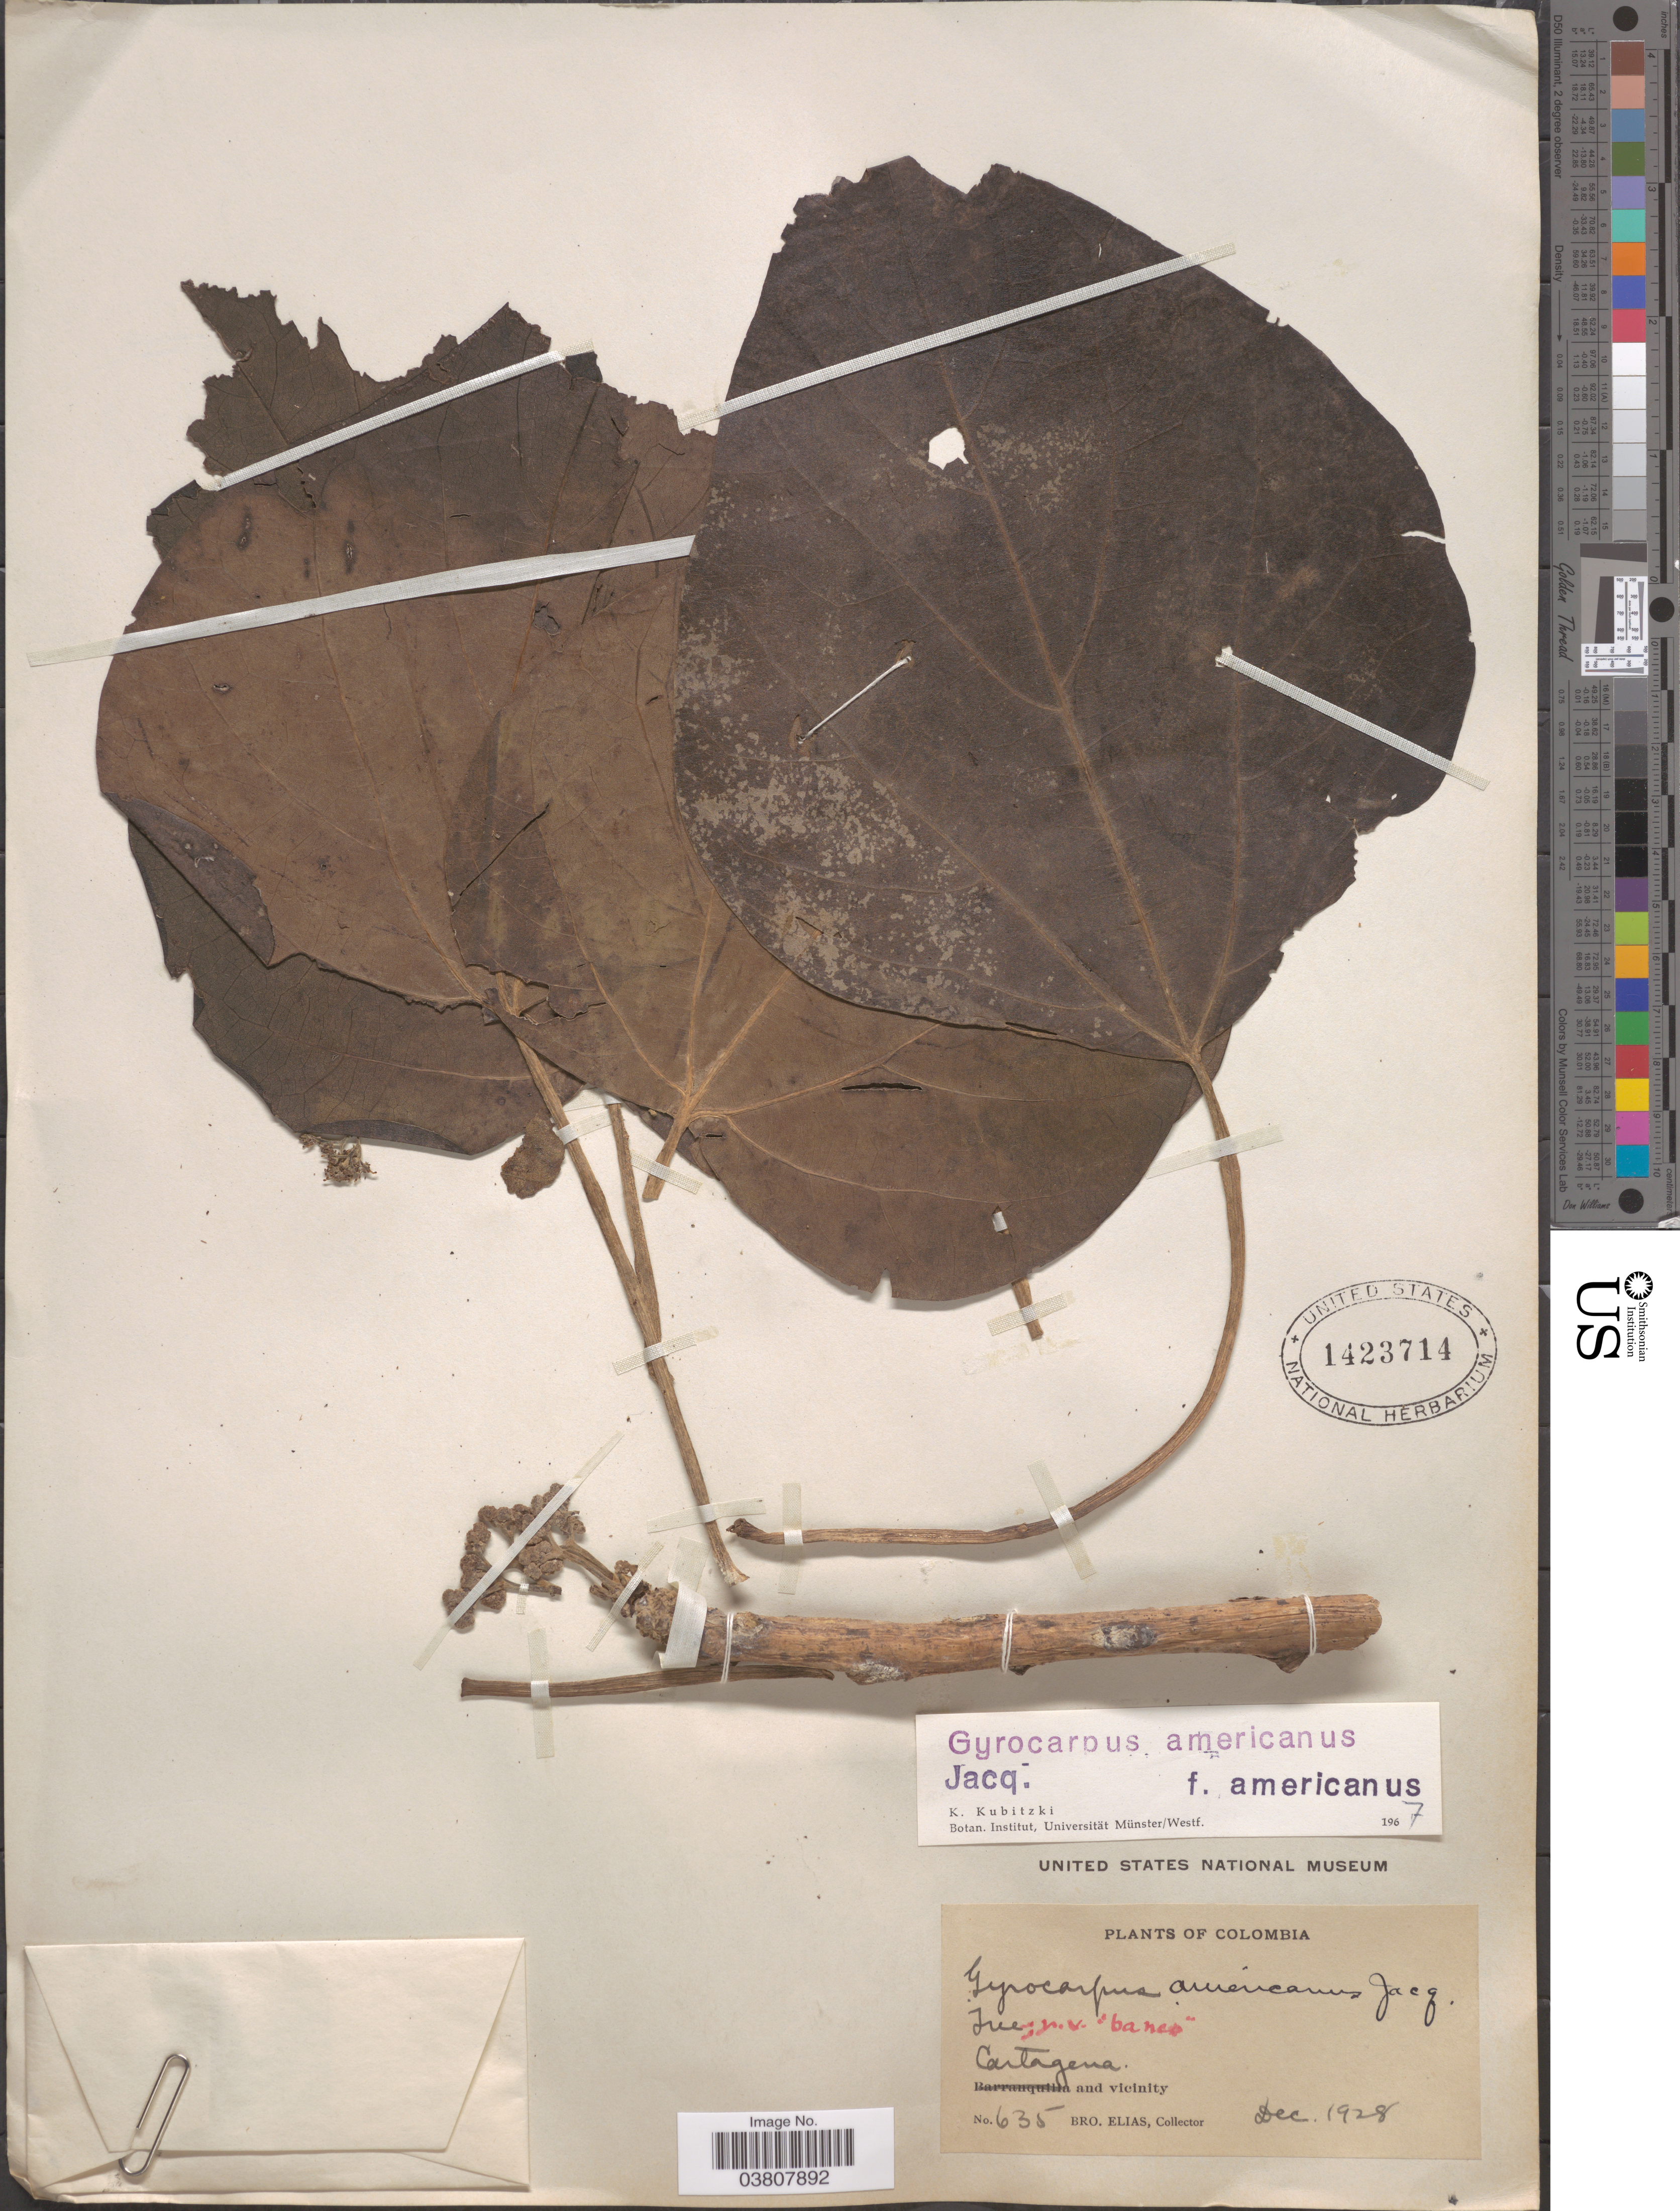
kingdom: Plantae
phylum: Tracheophyta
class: Magnoliopsida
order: Laurales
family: Hernandiaceae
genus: Gyrocarpus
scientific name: Gyrocarpus americanus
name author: Jacq.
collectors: Bro. Elias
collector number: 635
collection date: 1928-12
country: Colombia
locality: Cartagena and vicinity.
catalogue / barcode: US 1423714